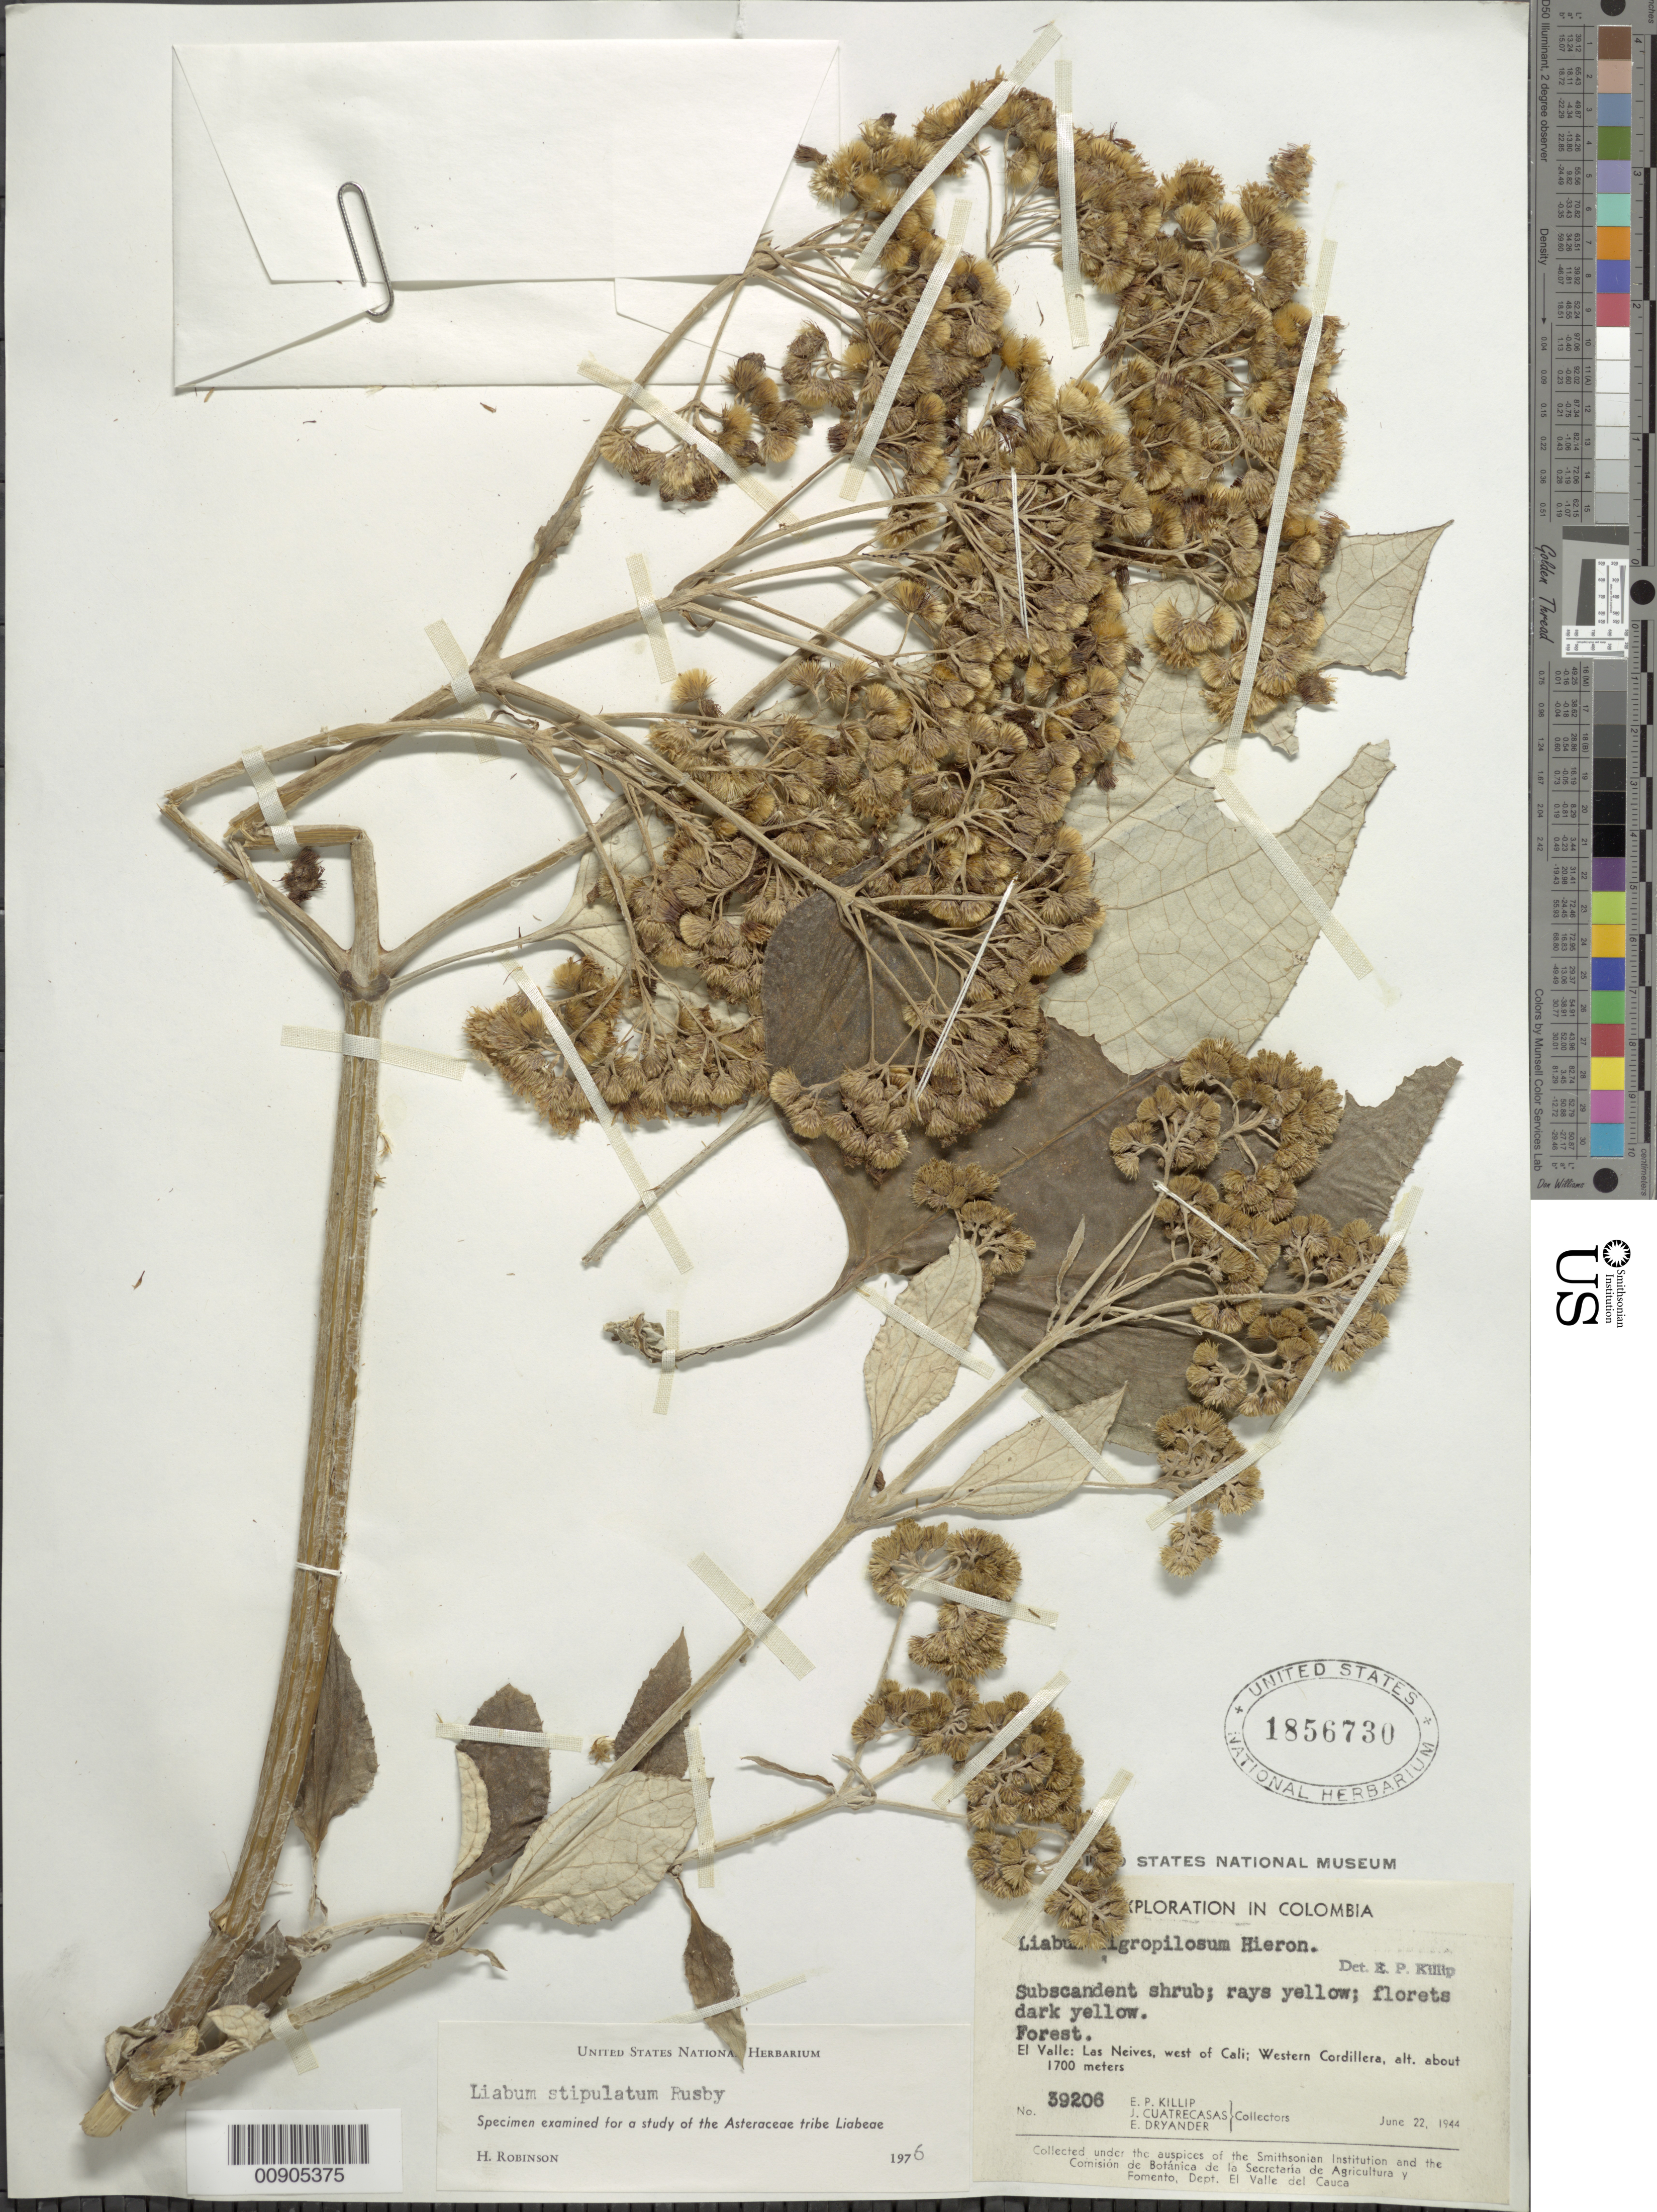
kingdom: Plantae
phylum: Tracheophyta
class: Magnoliopsida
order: Asterales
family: Asteraceae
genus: Liabum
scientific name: Liabum stipulatum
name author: Rusby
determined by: Robinson, Harold E., (US)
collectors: E. P. Killip, J. Cuatrecasas & E. I. Dryander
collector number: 39206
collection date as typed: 22-Jun-44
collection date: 1944-06-22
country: Colombia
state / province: Valle del Cauca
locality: Las Nieves, W of Cali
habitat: Forest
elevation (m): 1700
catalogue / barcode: US 1856730